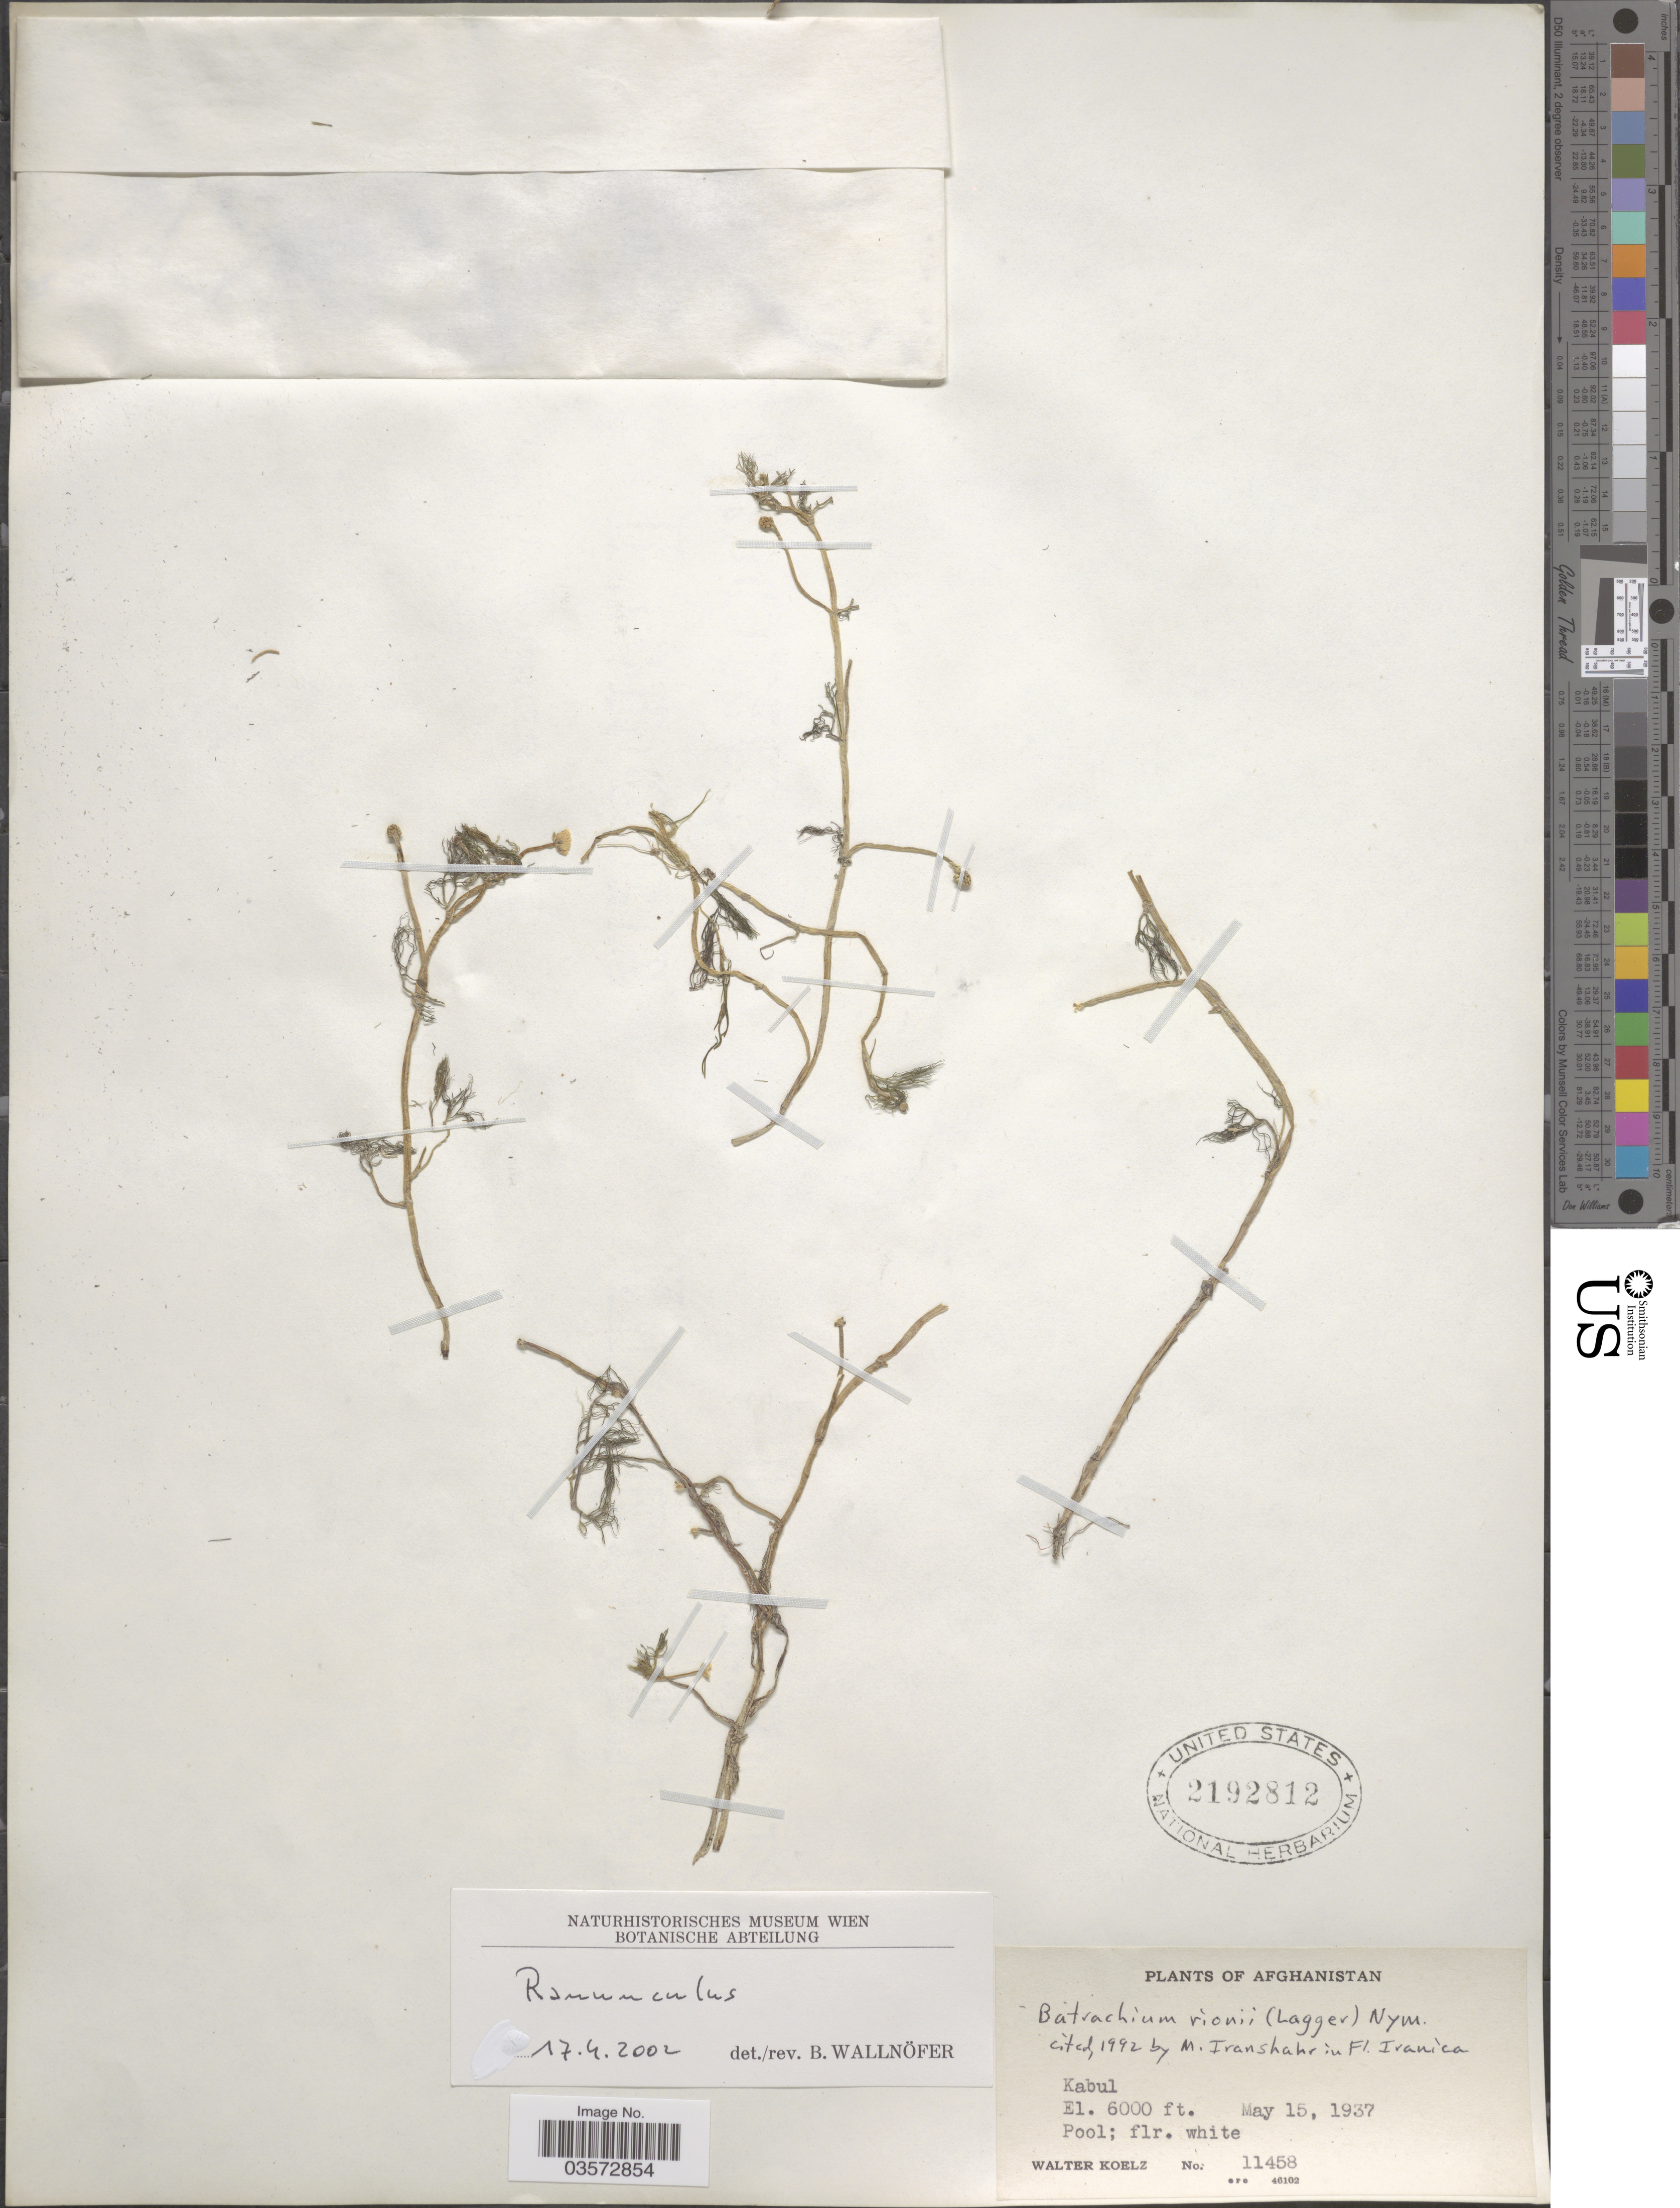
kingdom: Plantae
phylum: Tracheophyta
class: Magnoliopsida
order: Ranunculales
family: Ranunculaceae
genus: Ranunculus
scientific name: Ranunculus rionii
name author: Lagger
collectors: W. N. Koelz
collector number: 11458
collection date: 1937-05-15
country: Afghanistan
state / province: Kabul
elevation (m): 1829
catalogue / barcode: US 2192812